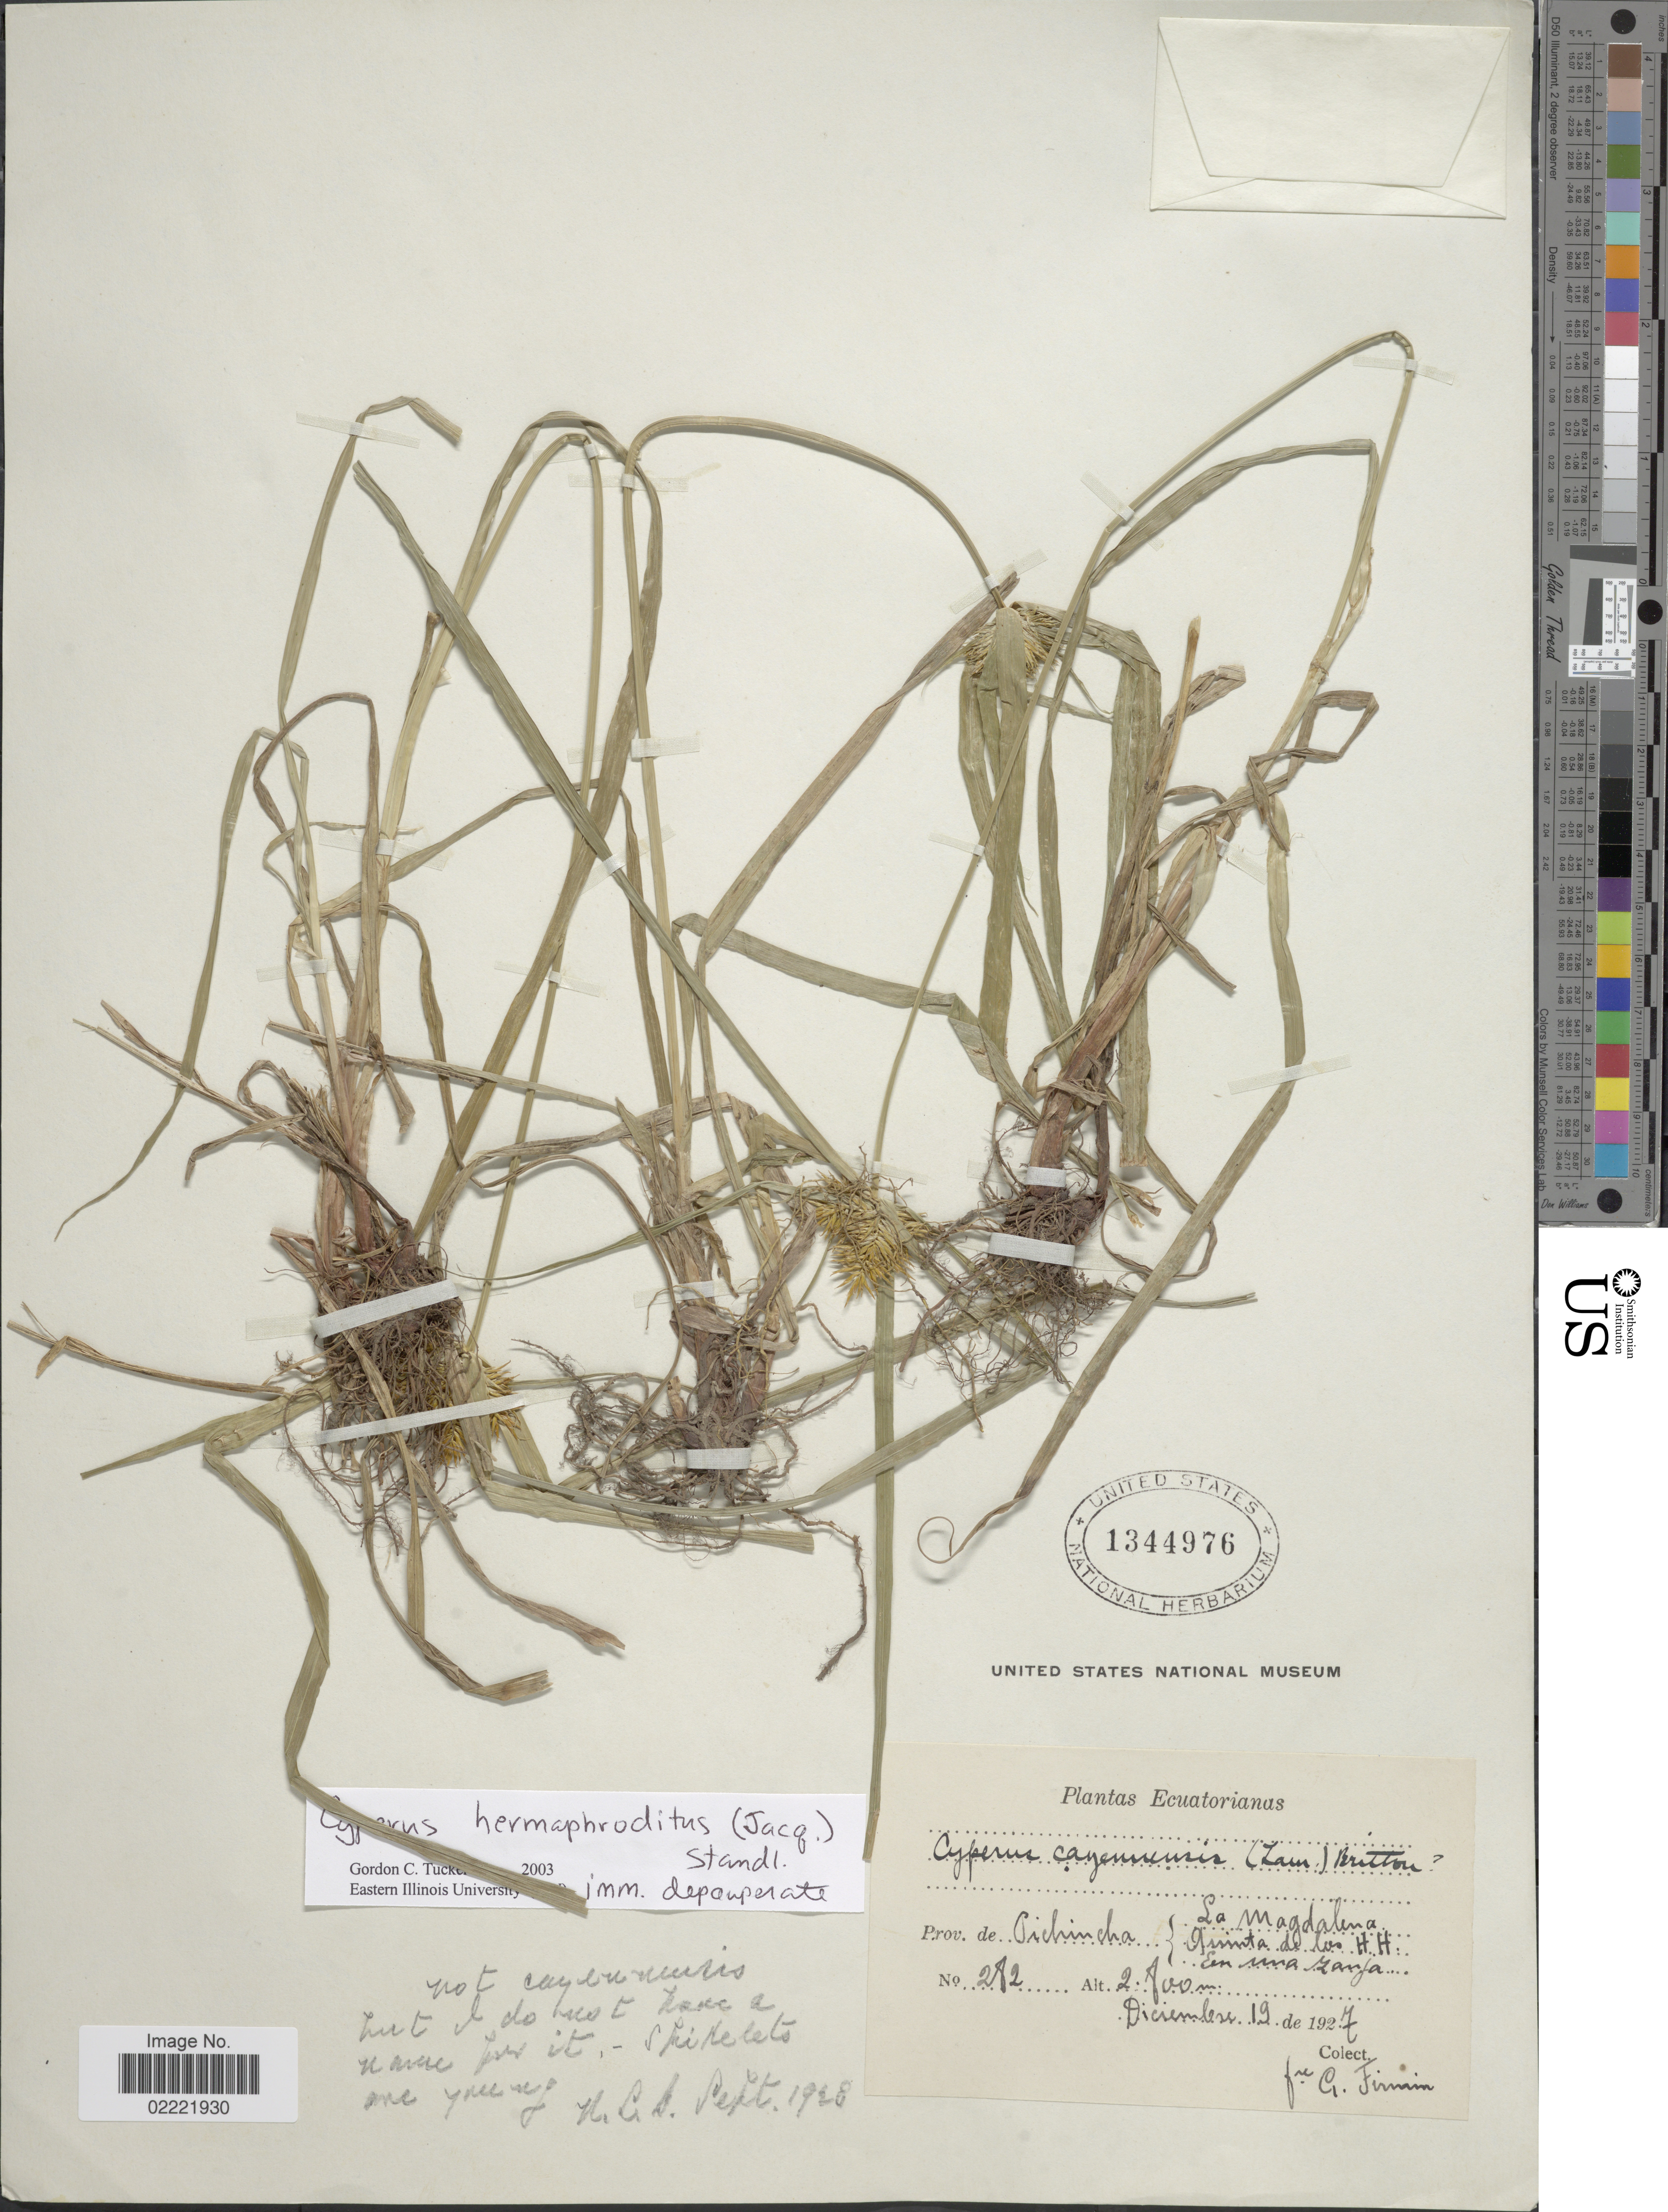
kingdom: Plantae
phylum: Tracheophyta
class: Liliopsida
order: Poales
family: Cyperaceae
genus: Cyperus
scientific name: Cyperus hermaphroditus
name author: (Jacq.) Standl.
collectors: F. Firmin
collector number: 282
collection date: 1927-12-19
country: Ecuador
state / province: Pichincha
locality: La Magdalena, Quinta de los H.H. en una Zanfa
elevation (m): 2800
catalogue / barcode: US 1344976